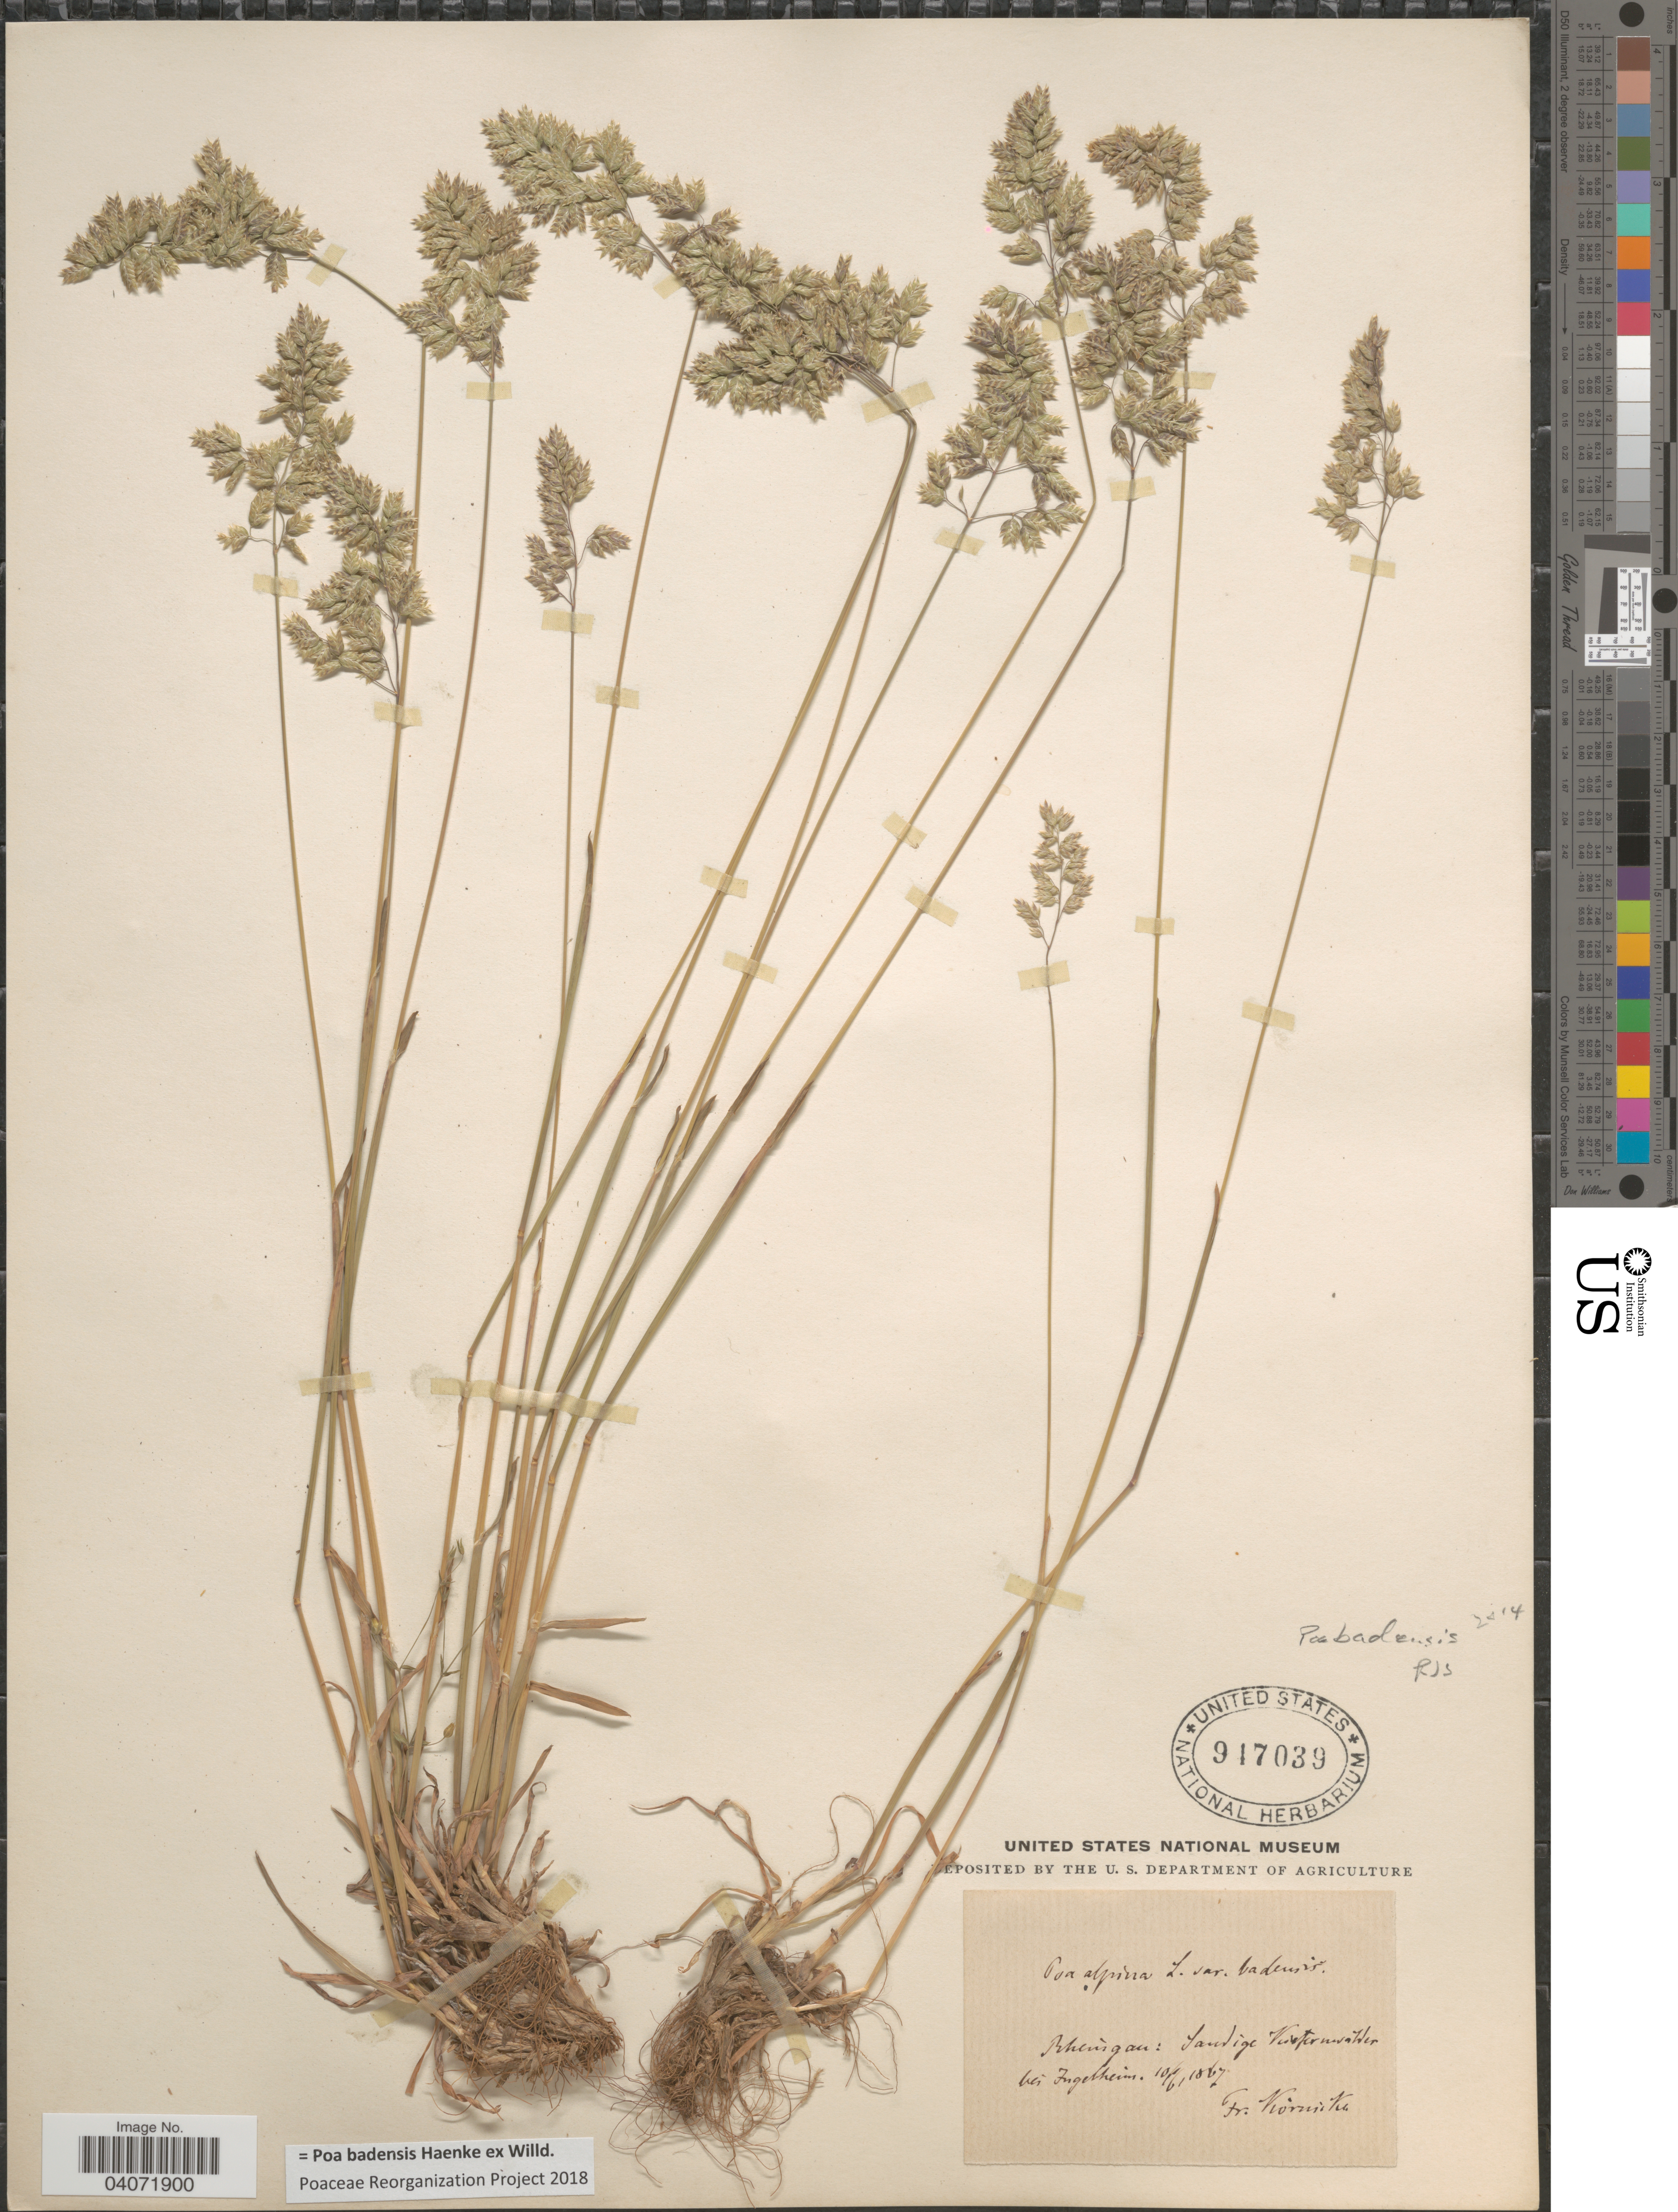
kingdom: Plantae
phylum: Tracheophyta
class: Liliopsida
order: Poales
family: Poaceae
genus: Poa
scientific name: Poa badensis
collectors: F. Körnicke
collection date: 1867-06-10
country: Germany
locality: Rheingau: Sandige Kiefernwälder bei fugel heim.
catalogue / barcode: US 947039